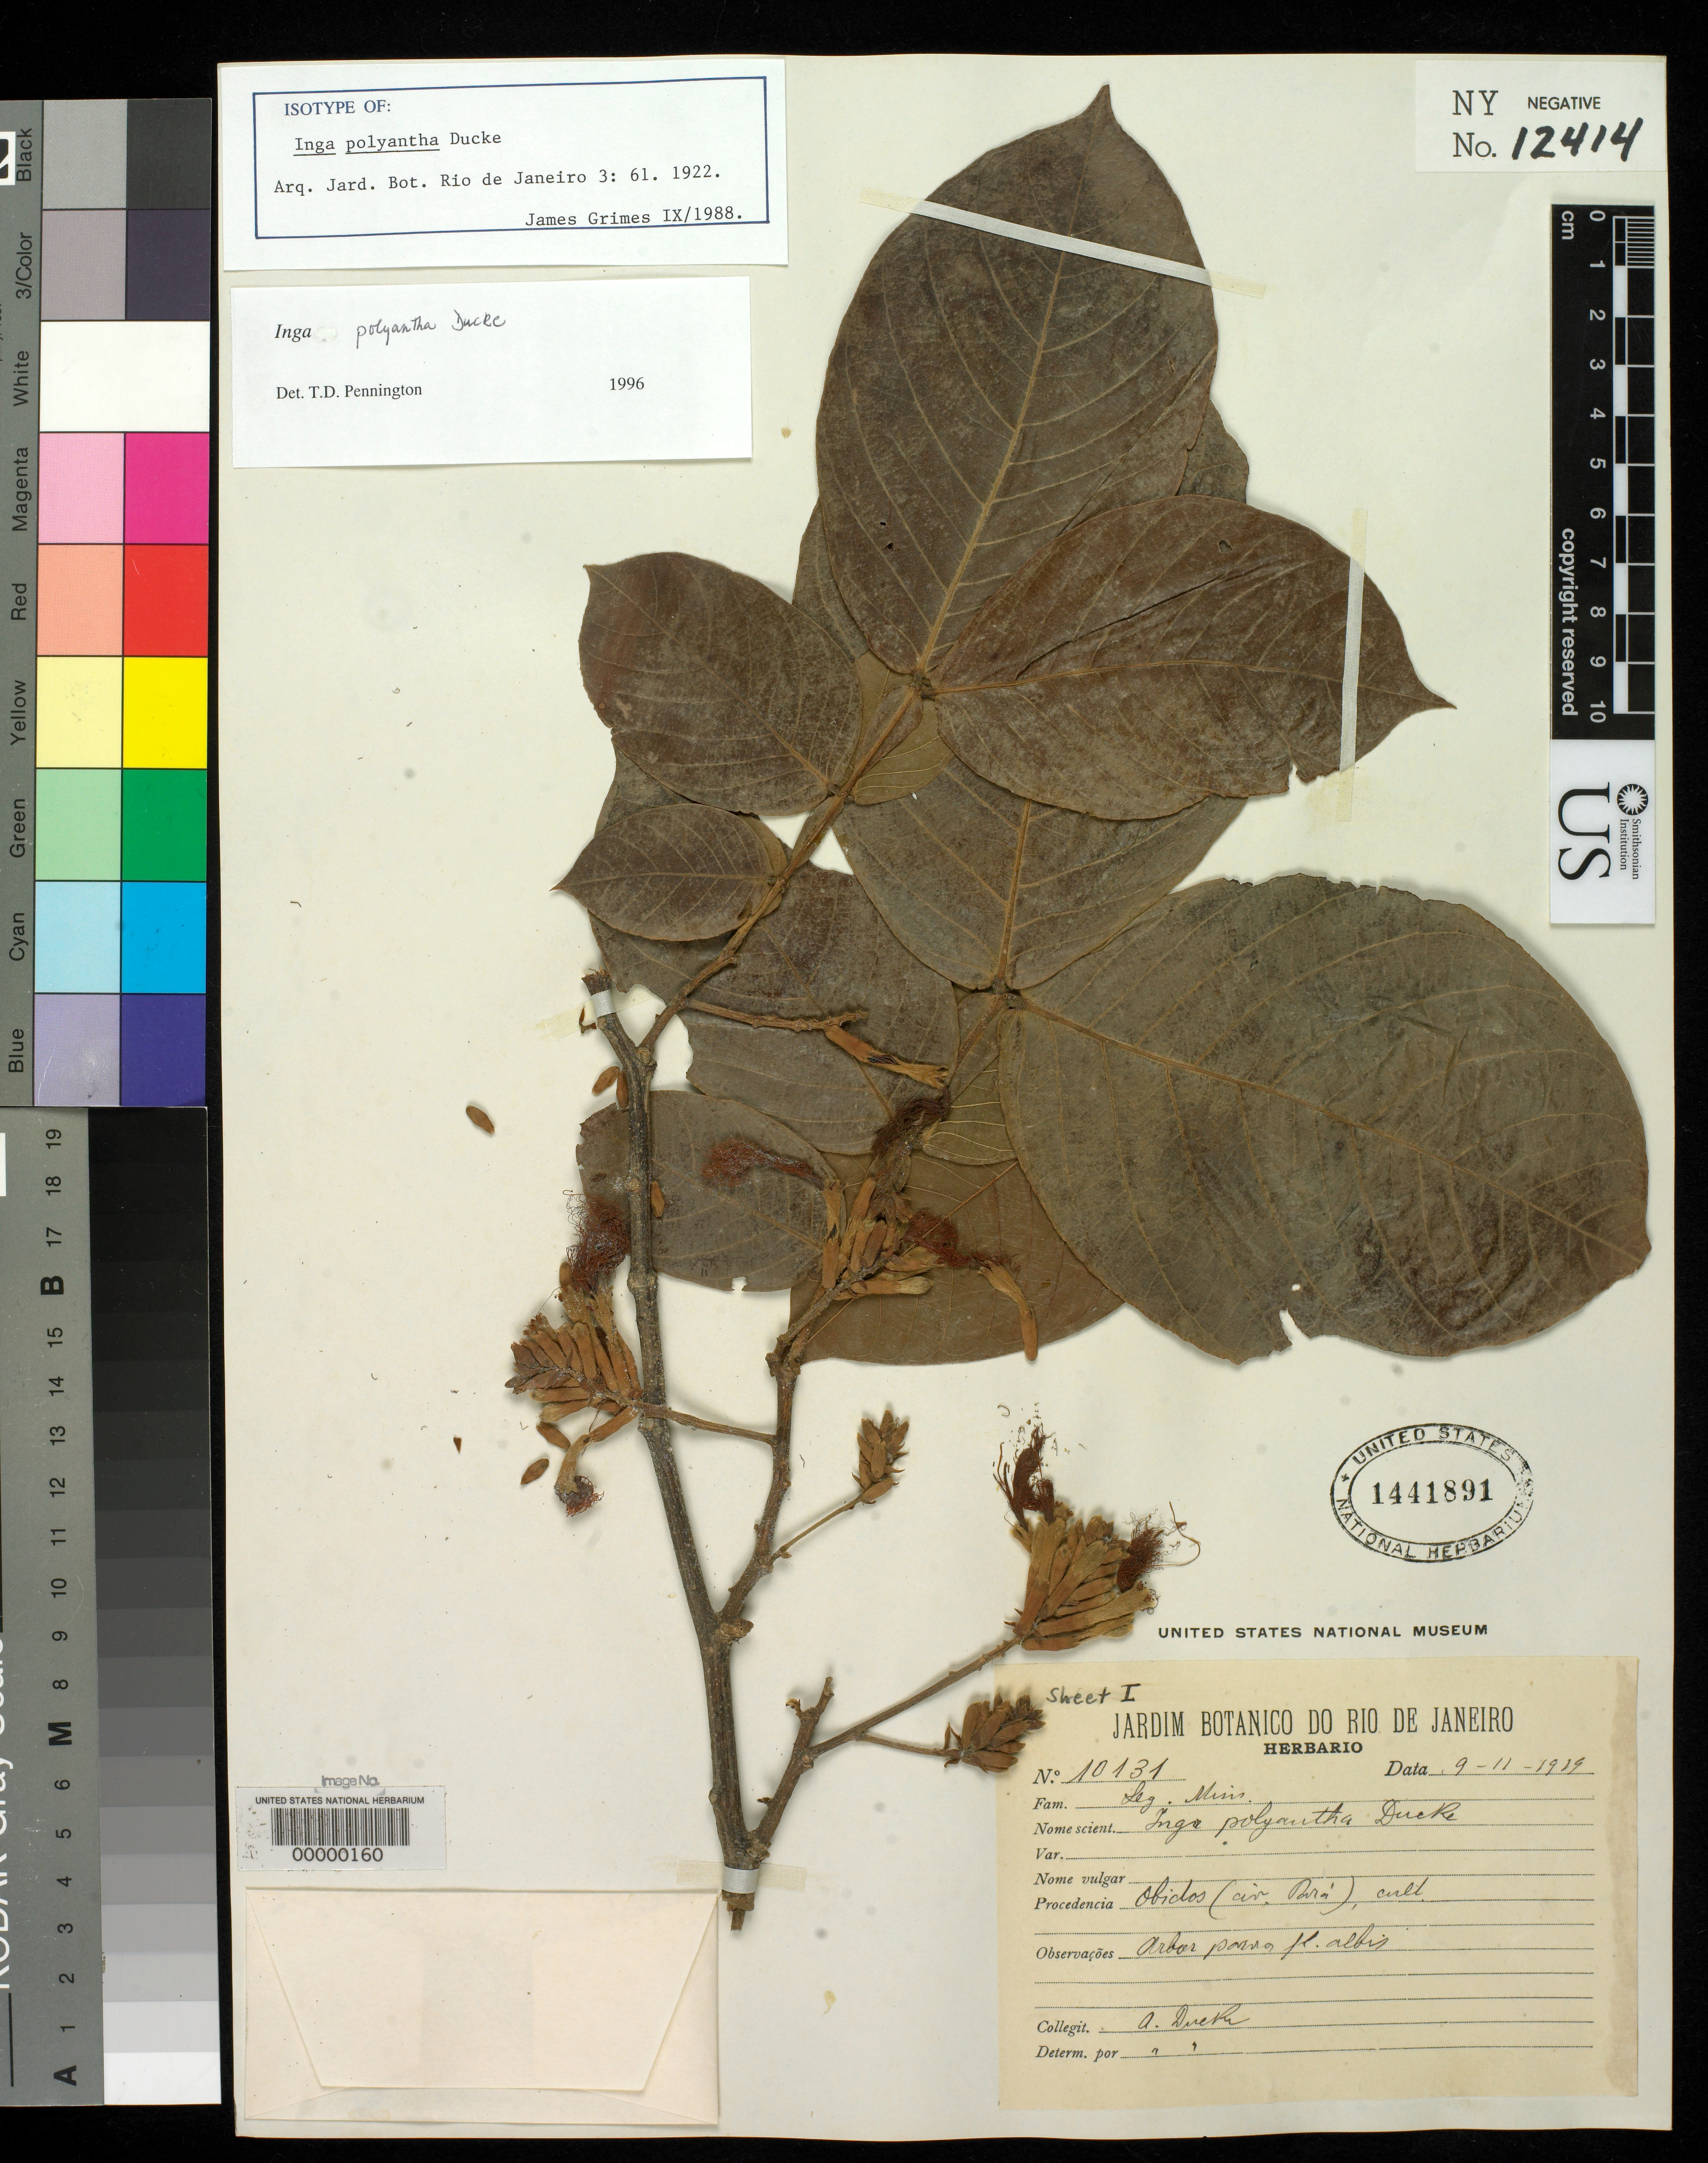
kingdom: Plantae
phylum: Tracheophyta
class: Magnoliopsida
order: Fabales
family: Fabaceae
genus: Inga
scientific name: Inga polyantha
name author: Ducke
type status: Isotype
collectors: A. Ducke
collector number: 10131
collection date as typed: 09 Feb 1919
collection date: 1919-02-09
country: Brazil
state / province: Pará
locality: Obidos.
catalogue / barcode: US 1441891